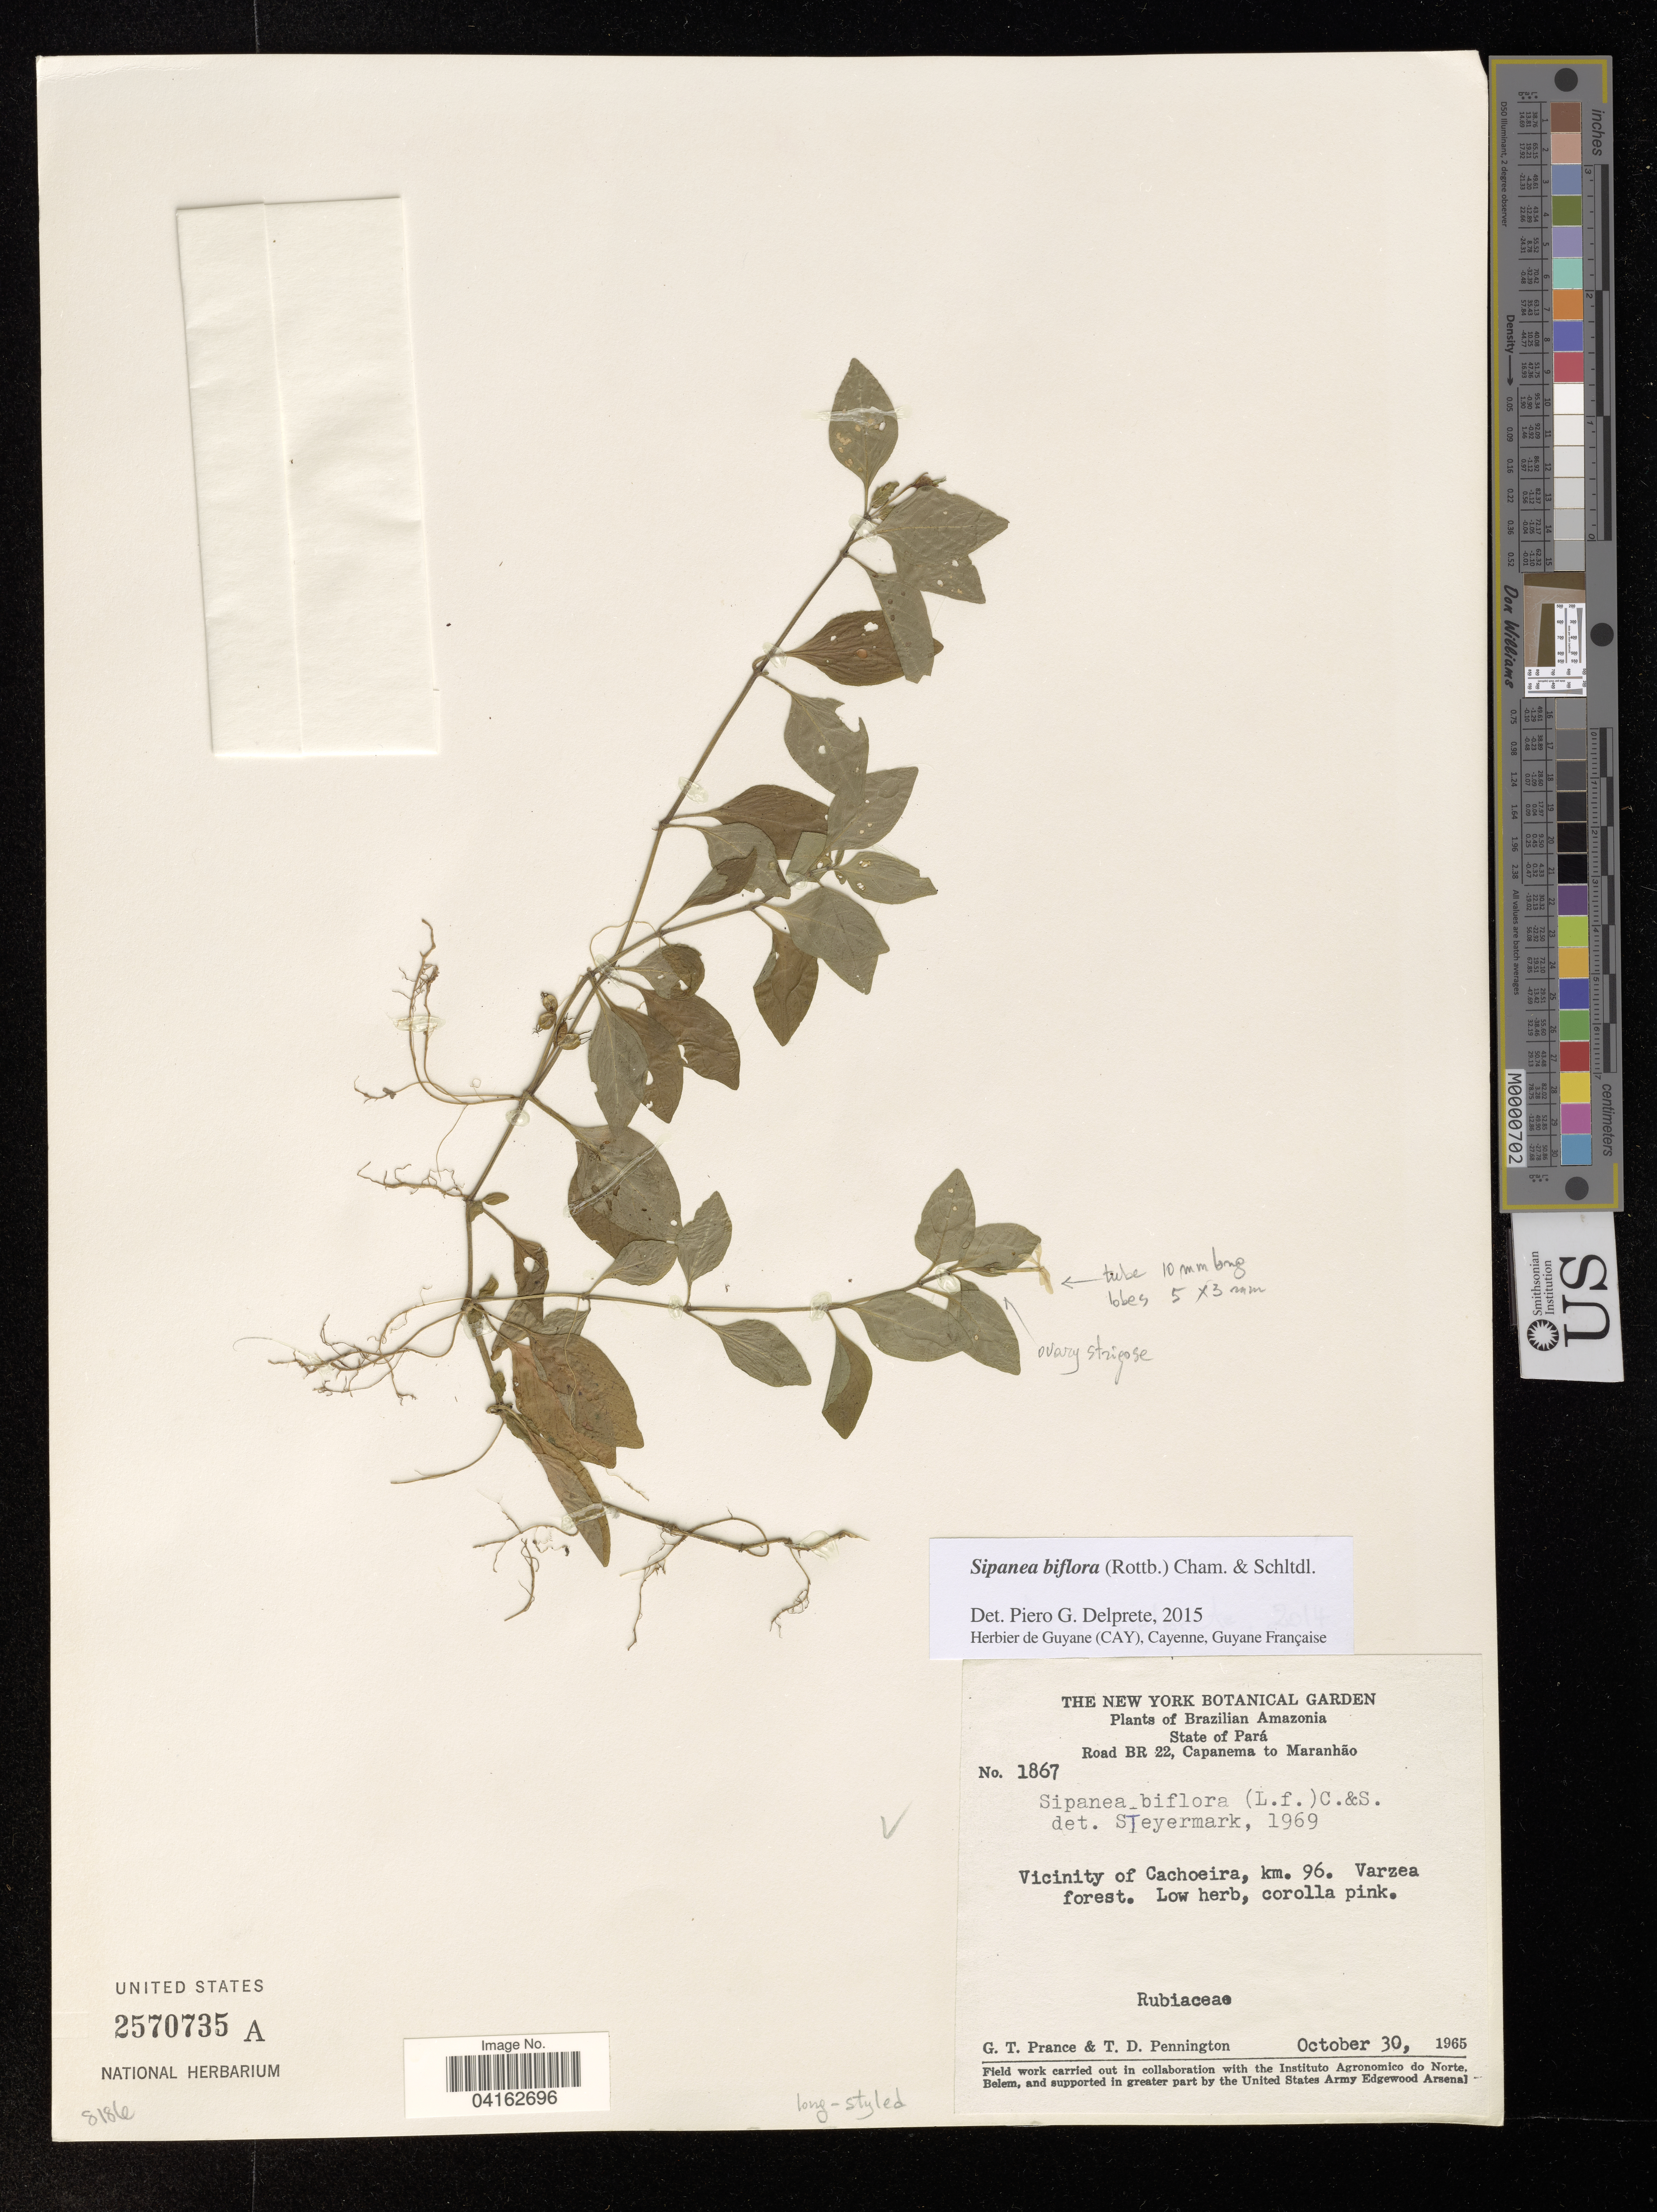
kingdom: Plantae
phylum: Tracheophyta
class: Magnoliopsida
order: Gentianales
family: Rubiaceae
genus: Sipanea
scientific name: Sipanea biflora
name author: (L. f.) Cham. & Schltdl.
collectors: G. T. Prance & T. D. Pennington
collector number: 1867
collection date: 1965-10-30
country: Brazil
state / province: Amazonas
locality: State of Pará. Road BR 22, Capanema to Maranhão. Vicinity of Cachoeira, km. 96.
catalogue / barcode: US 2570735A